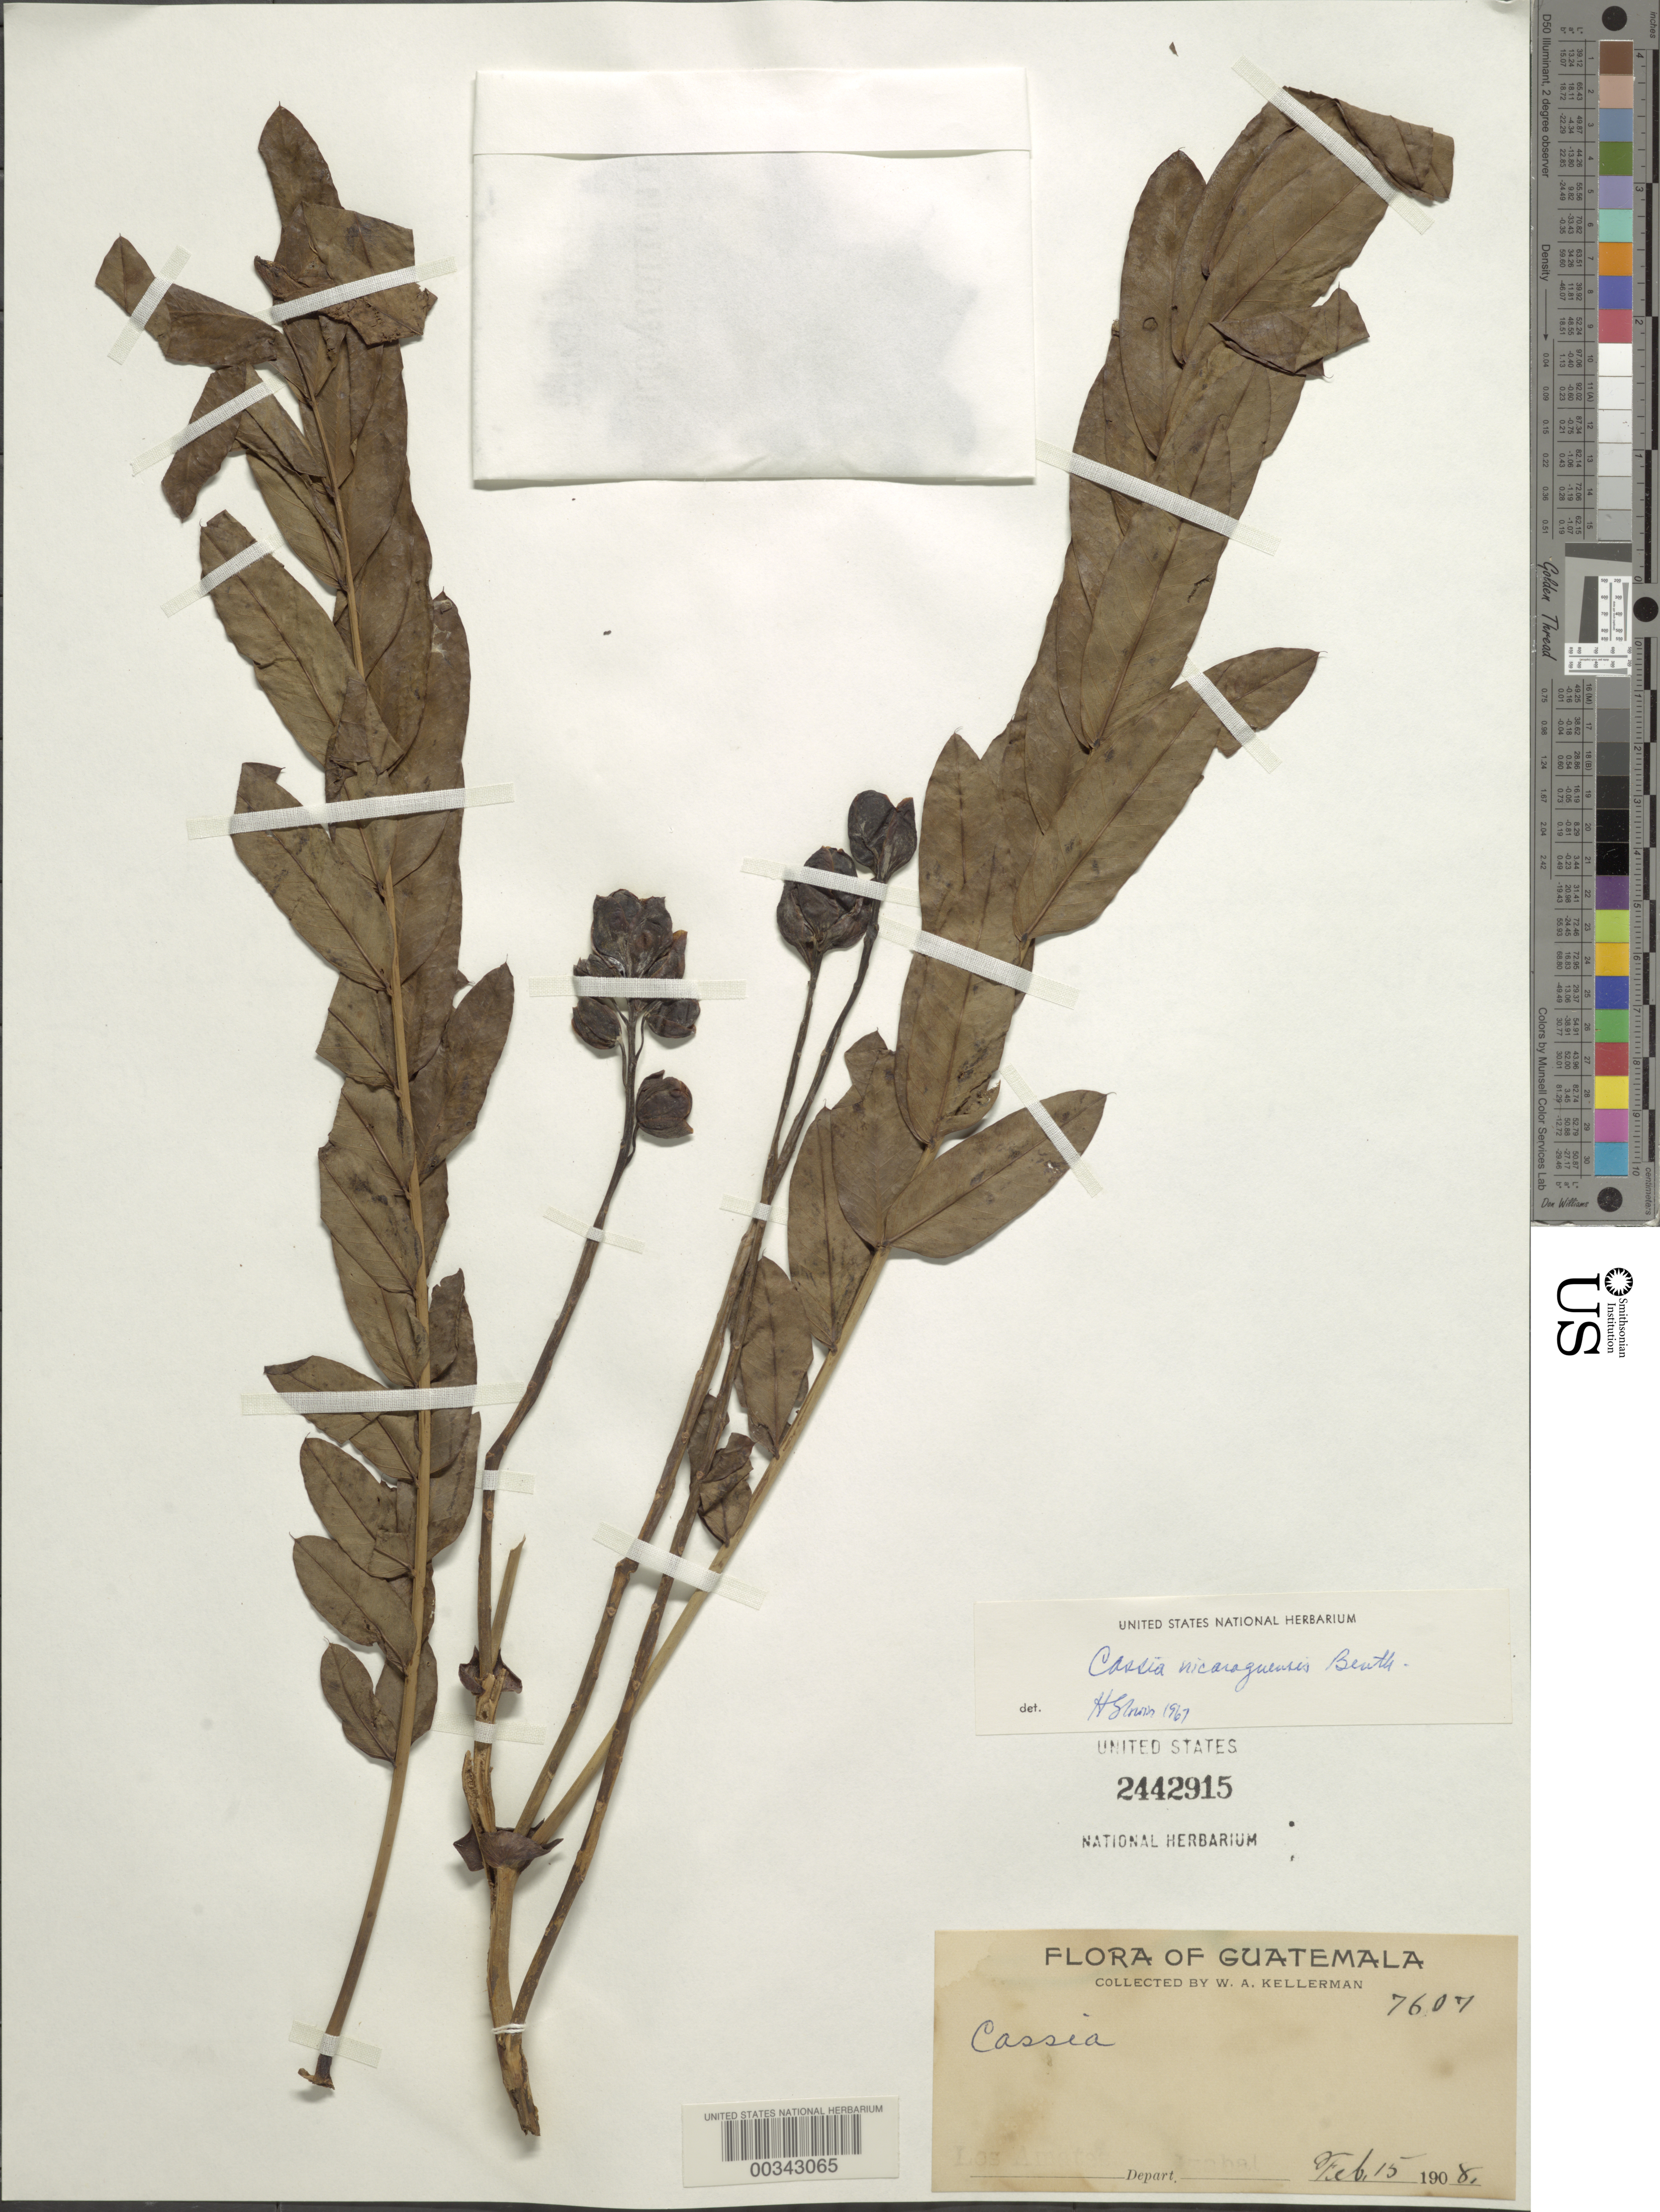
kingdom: Plantae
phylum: Tracheophyta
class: Magnoliopsida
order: Fabales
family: Fabaceae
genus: Senna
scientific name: Senna nicaraguensis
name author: (Benth.) H.S. Irwin & Barneby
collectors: W. A. Kellerman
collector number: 7607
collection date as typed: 15 Feb 1908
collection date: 1908-02-15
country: Guatemala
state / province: Izabal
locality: Los Amates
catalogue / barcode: US 2442915